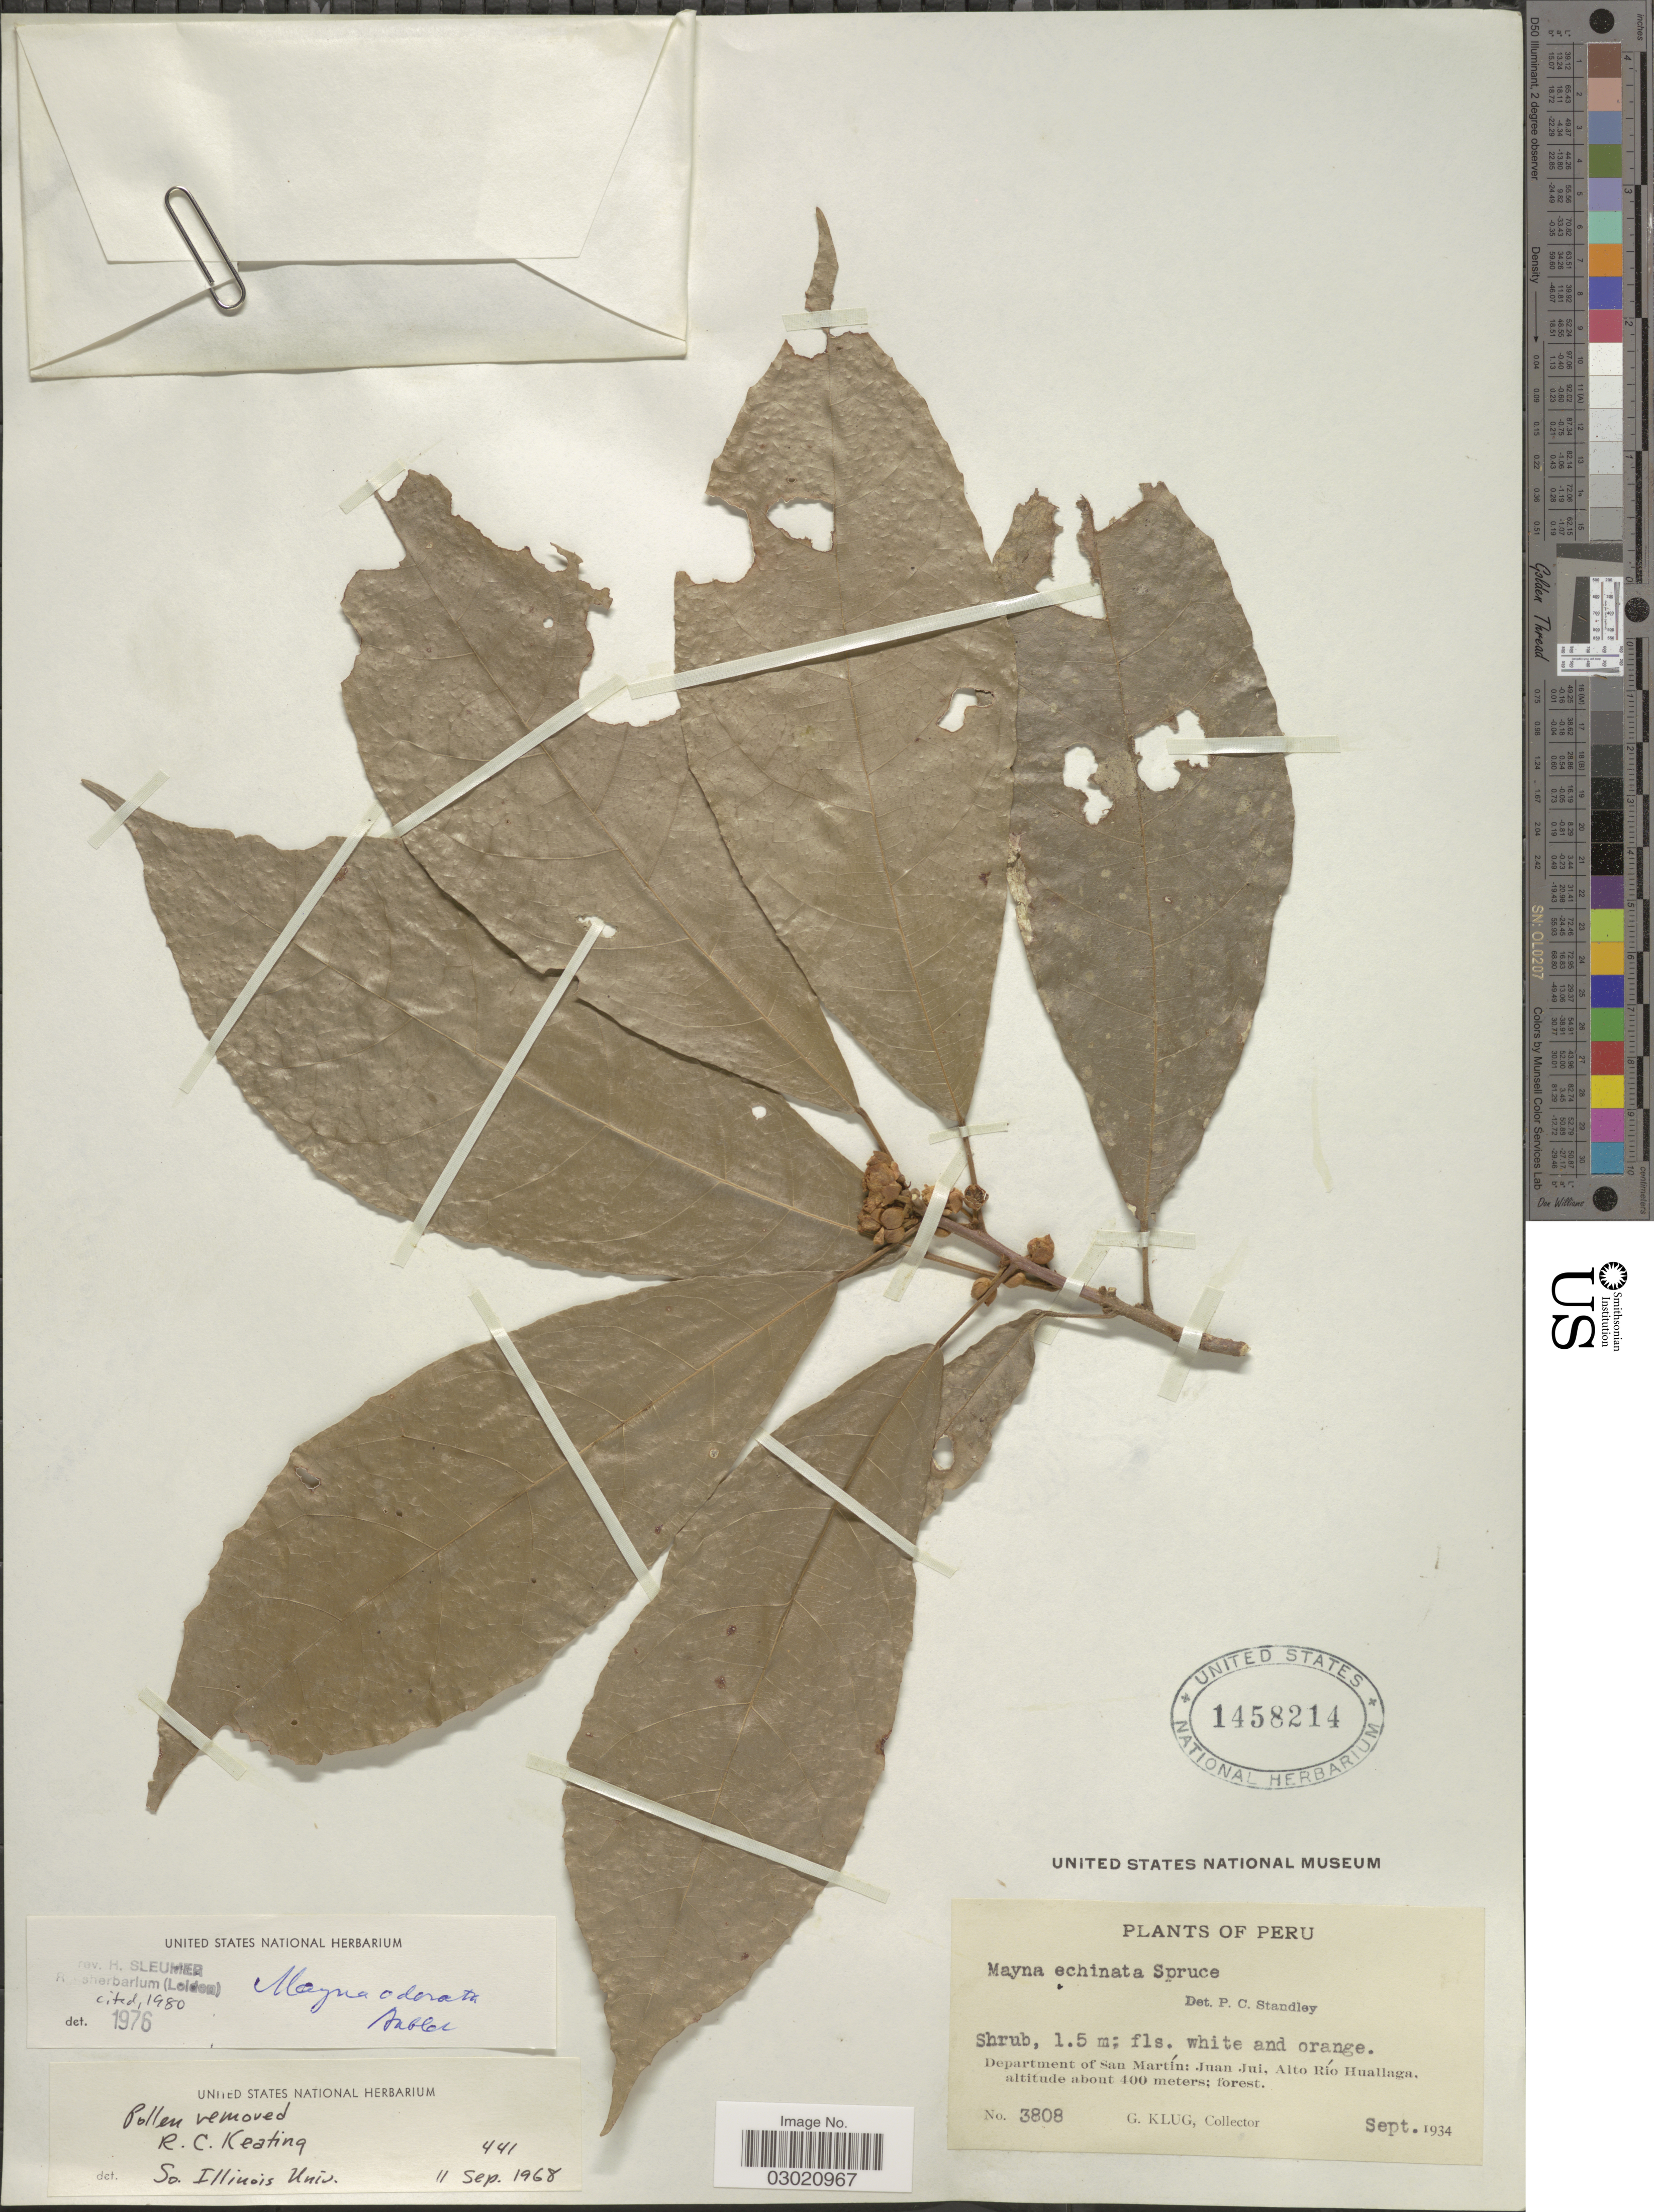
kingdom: Plantae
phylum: Tracheophyta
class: Magnoliopsida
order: Malpighiales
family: Achariaceae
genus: Mayna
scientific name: Mayna odorata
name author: Aubl.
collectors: G. Klug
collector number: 3808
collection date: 1934-09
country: Peru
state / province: San Martín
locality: Department of San Martín: Juan Jui, Alto Río Huallaga.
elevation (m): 400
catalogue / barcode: US 1458214